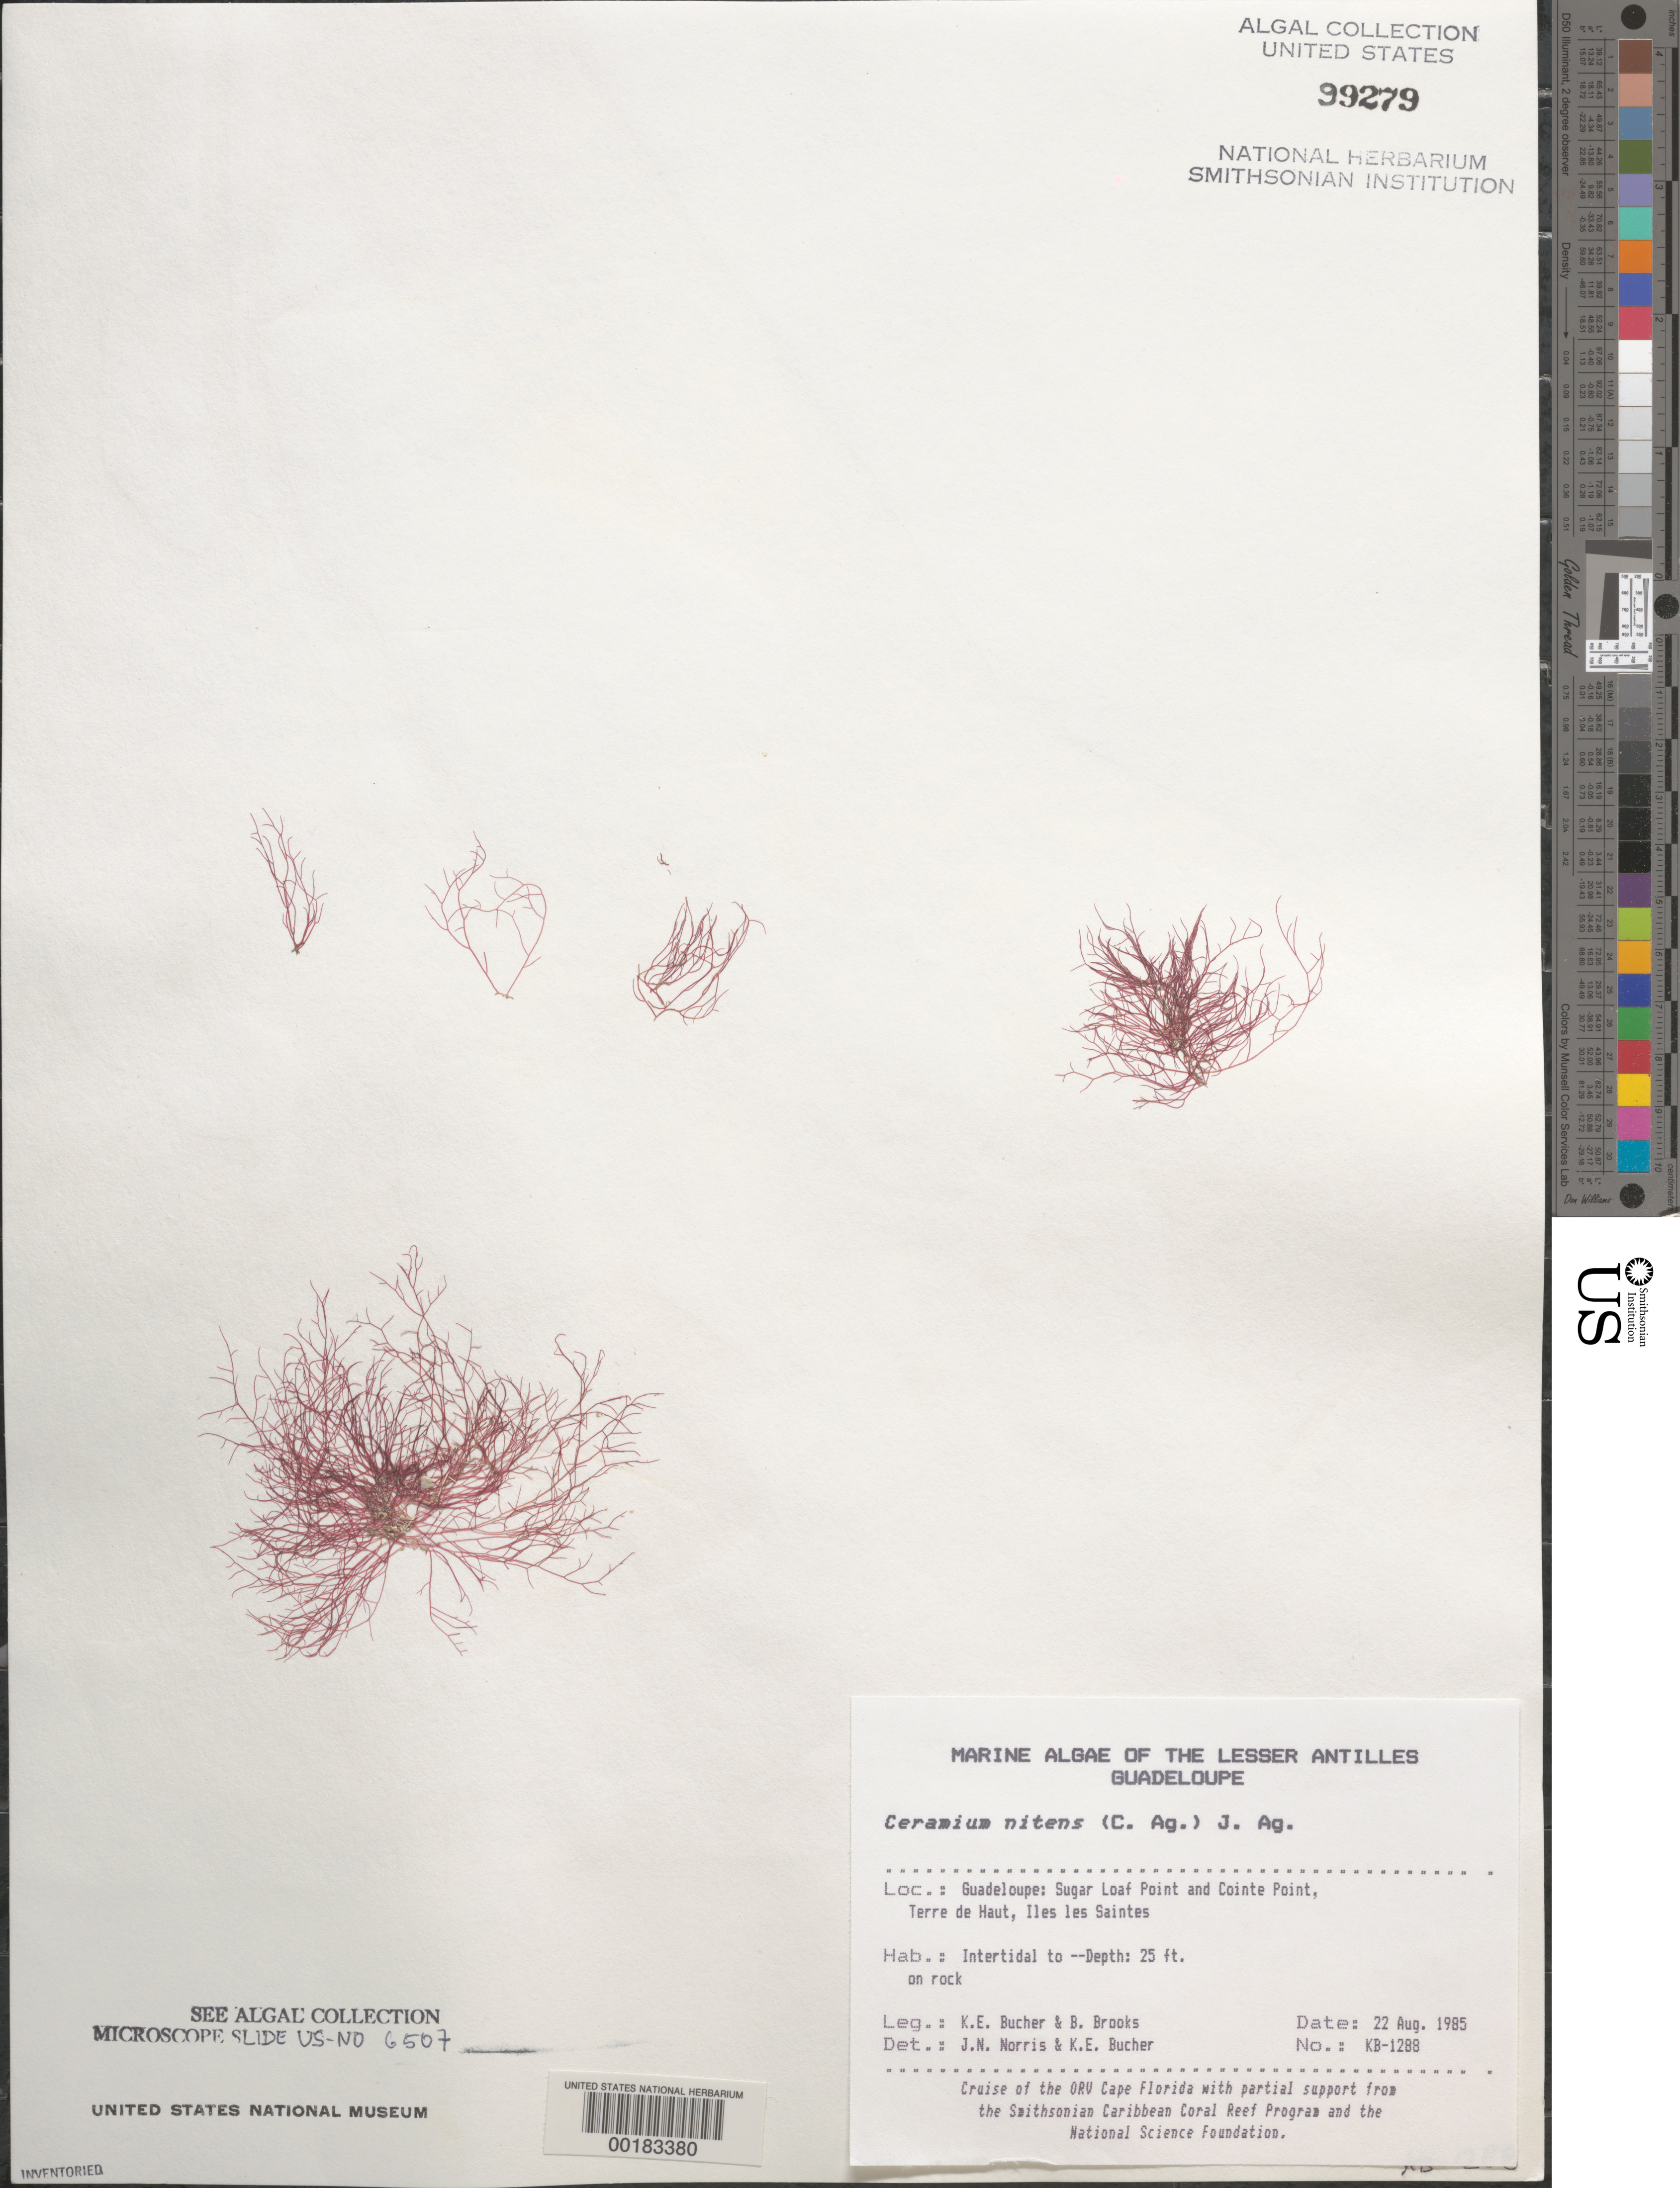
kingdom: Plantae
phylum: Rhodophyta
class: Florideophyceae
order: Ceramiales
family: Ceramiaceae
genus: Ceramium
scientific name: Ceramium nitens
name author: (C. Agardh) J. Agardh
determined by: Norris, J. N.; Bucher, K. E.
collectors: K. E. Bucher & B. Brooks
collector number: Kb-1288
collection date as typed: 22 Aug 1985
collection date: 1985-08-22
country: Guadeloupe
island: Iles des Saintes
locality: Sugarloaf Point and Cointe Point, Terre de Haut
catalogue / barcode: US 99279